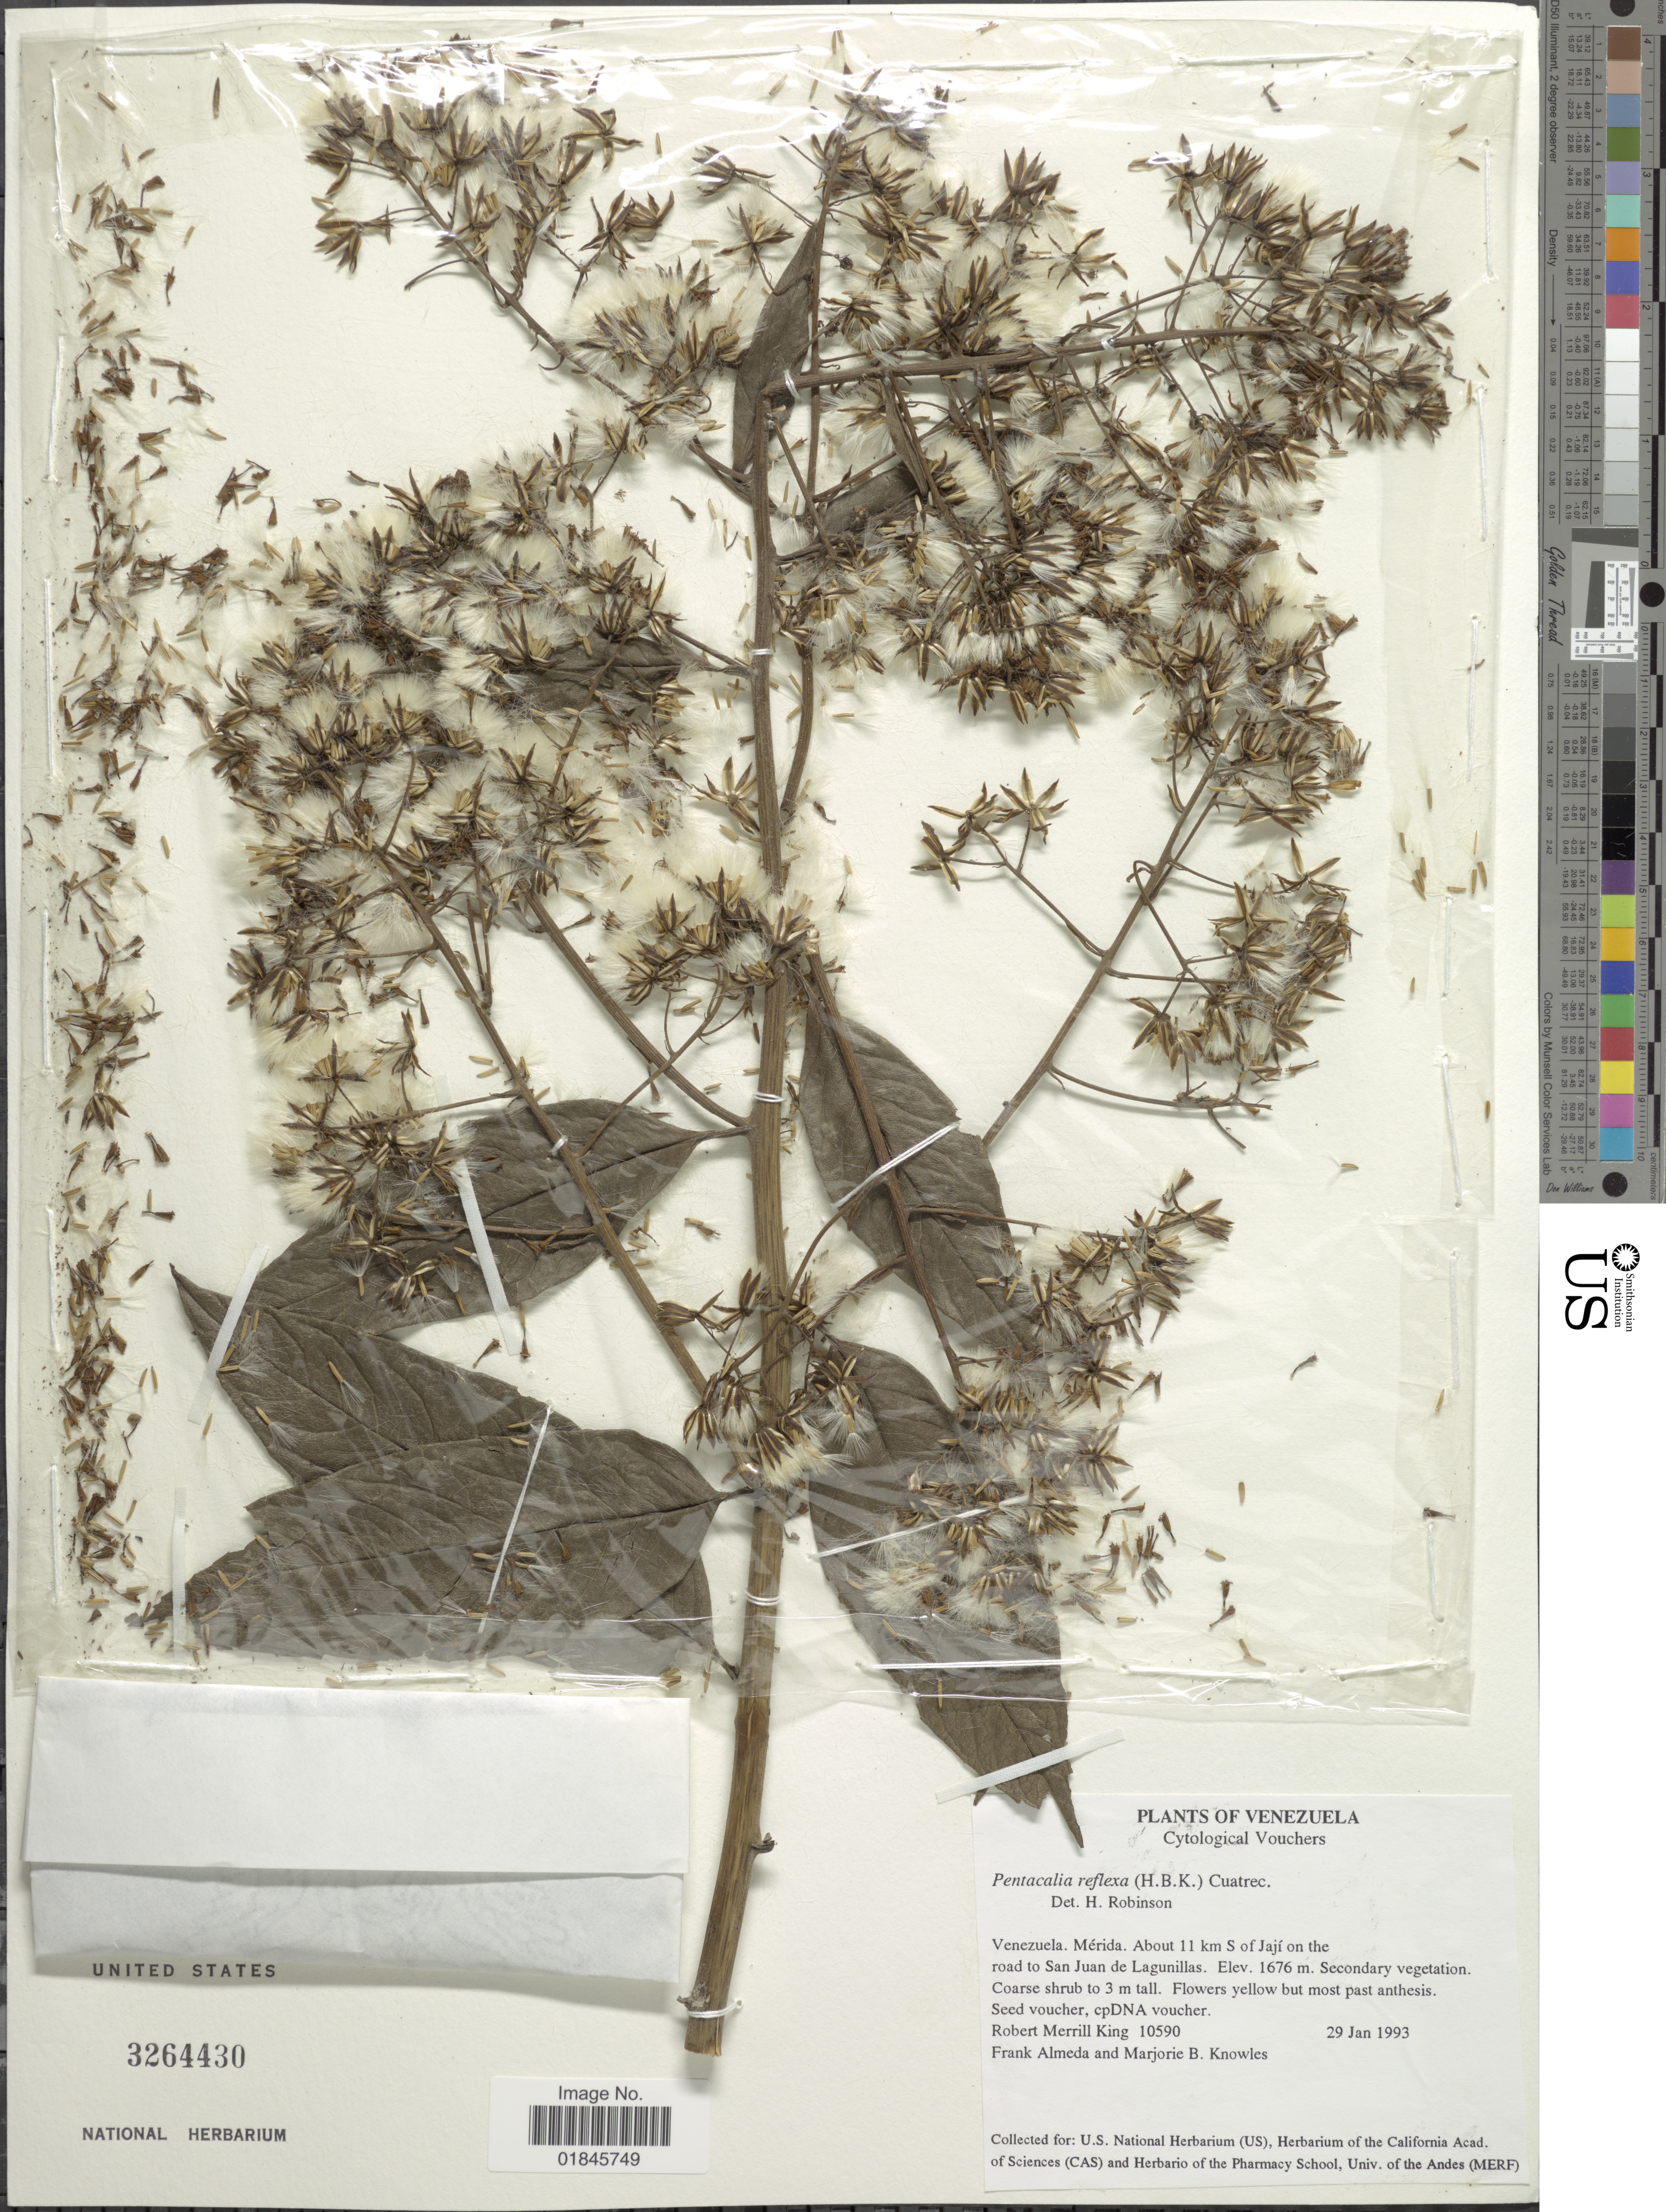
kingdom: Plantae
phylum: Tracheophyta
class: Magnoliopsida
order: Asterales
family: Asteraceae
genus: Pentacalia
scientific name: Pentacalia reflexa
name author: (Kunth) Cuatrec.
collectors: R. M. King, F. Almeda & M. B. Knowles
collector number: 10590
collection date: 1993-01-29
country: Venezuela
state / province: Mérida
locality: Venezuela. Mérida. About 11 km S of Jají on the road to San Juan Lagunillas.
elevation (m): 1676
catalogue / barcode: US 3264430